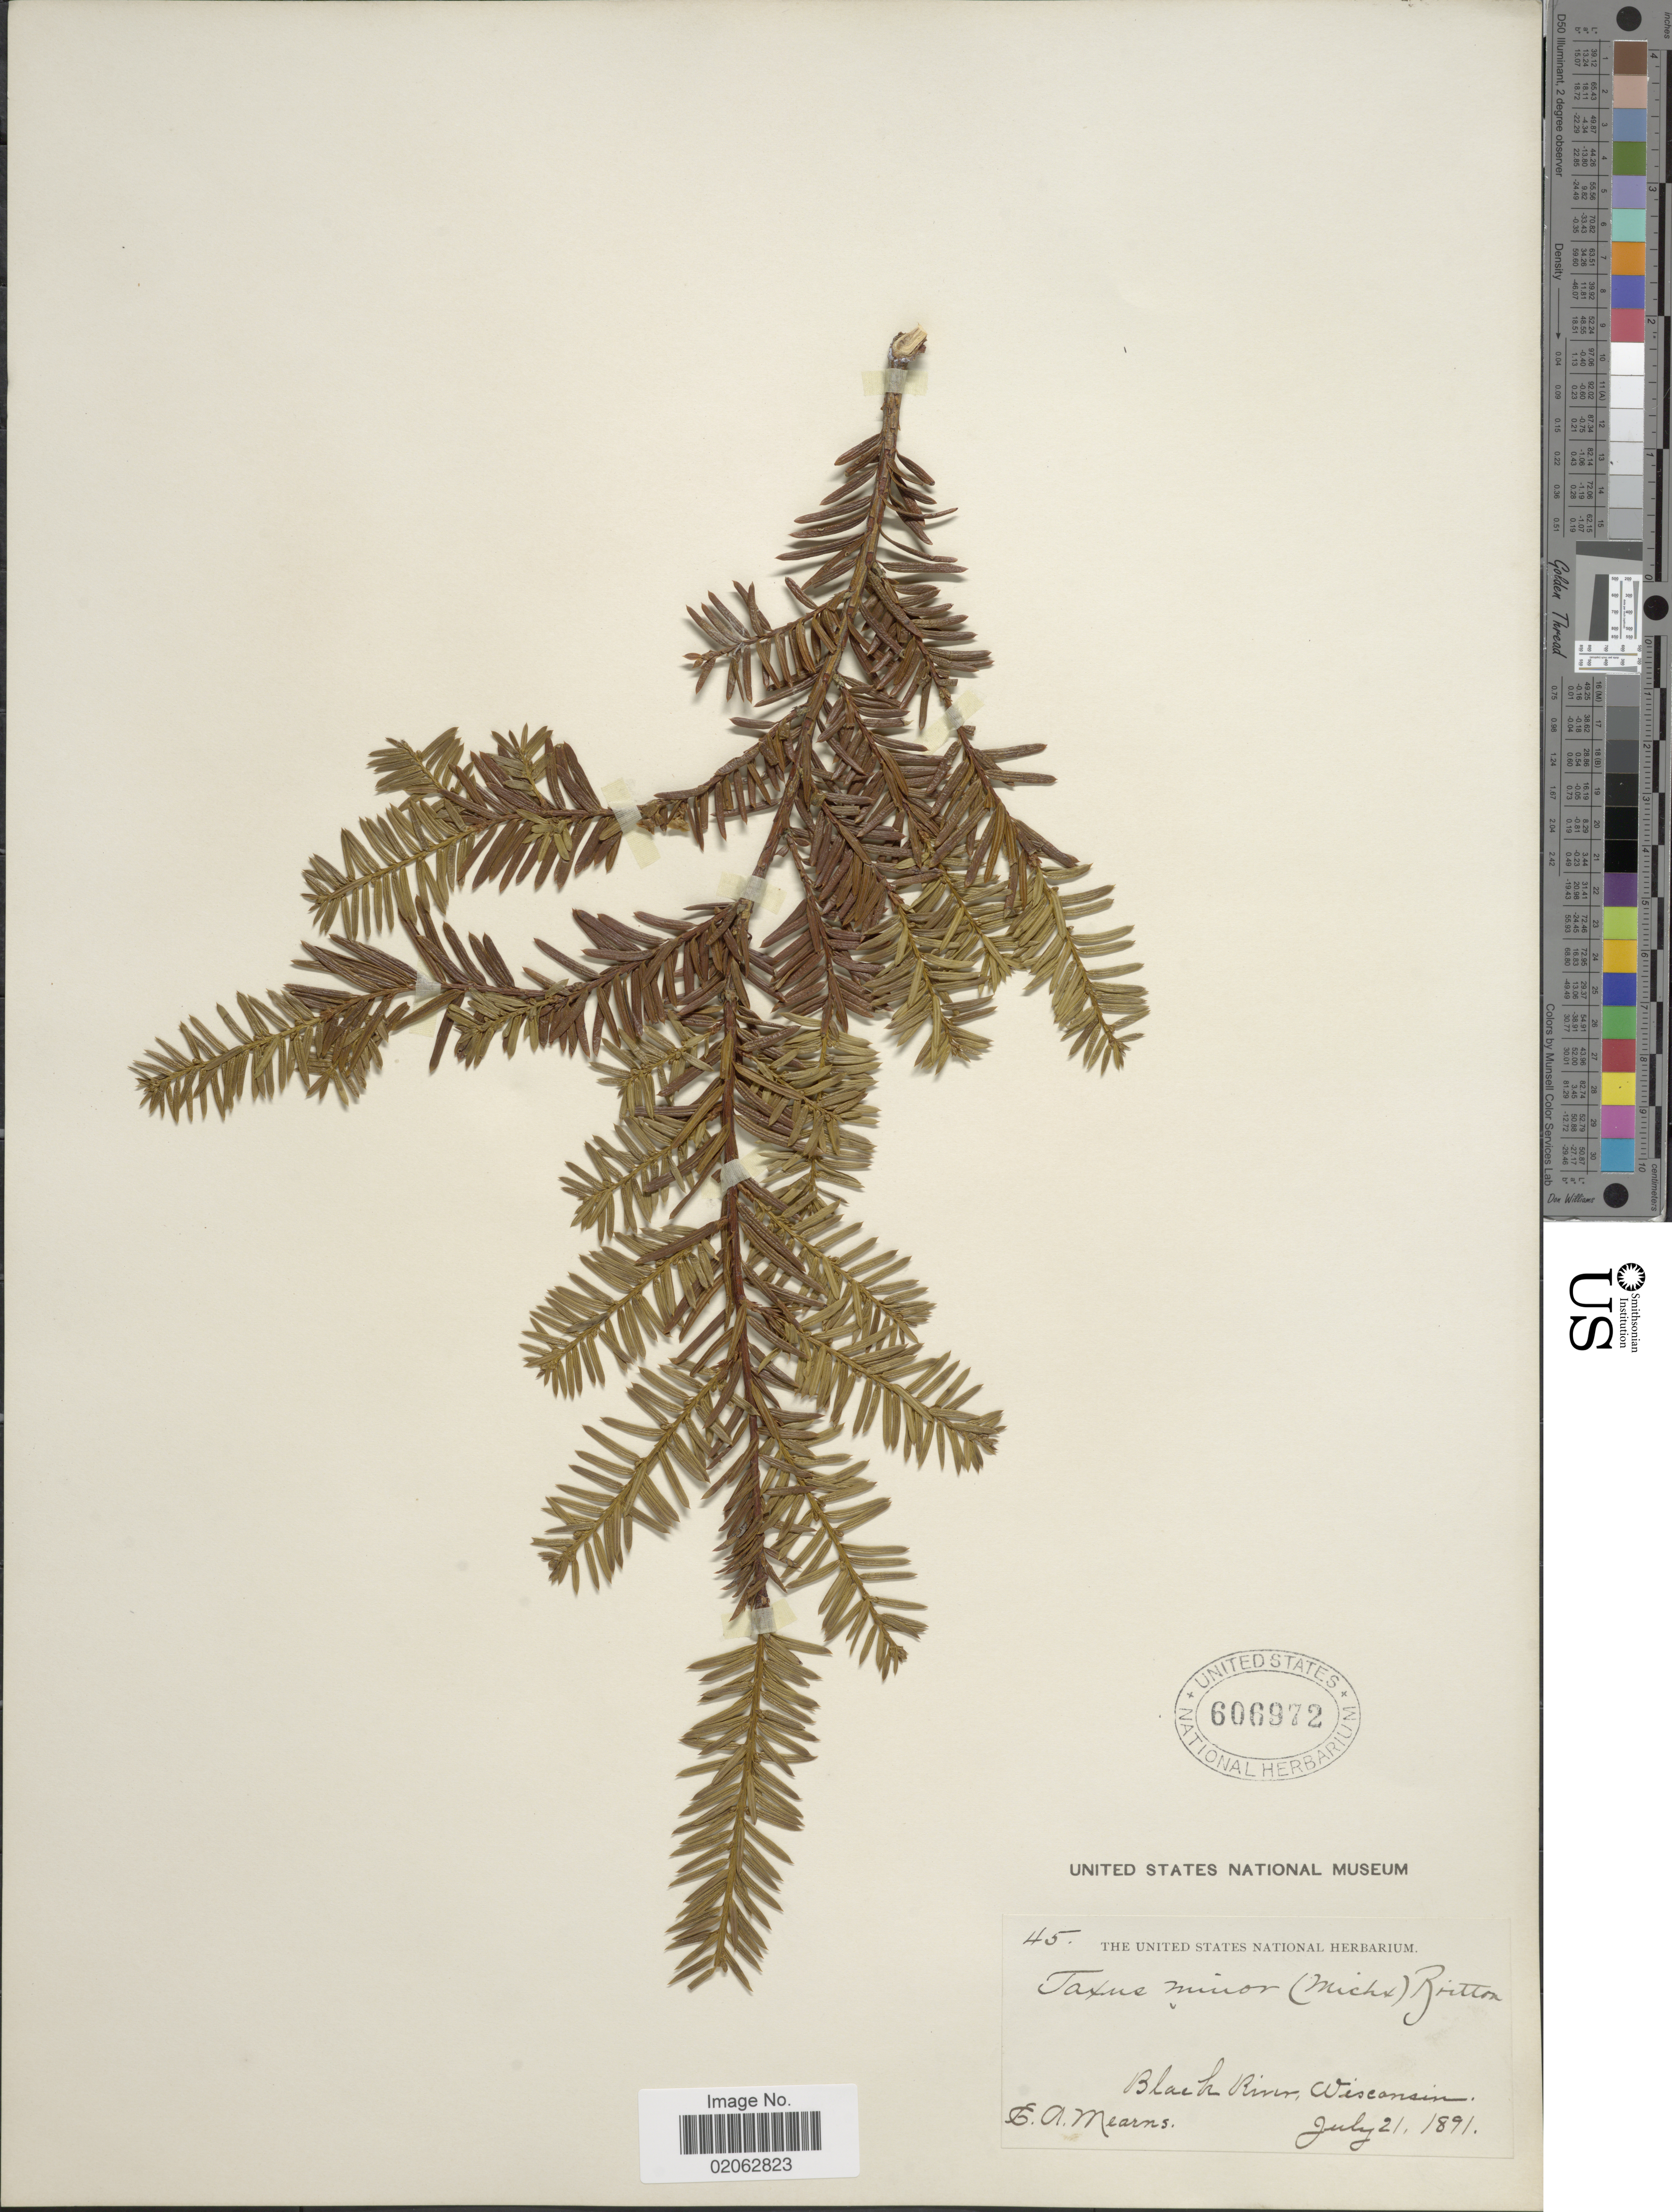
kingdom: Plantae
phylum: Tracheophyta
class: Pinopsida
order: Pinales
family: Taxaceae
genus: Taxus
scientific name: Taxus canadensis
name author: Marshall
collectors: E. A. Mearns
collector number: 45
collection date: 1891-07-21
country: United States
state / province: Wisconsin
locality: Black River.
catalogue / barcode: US 606972